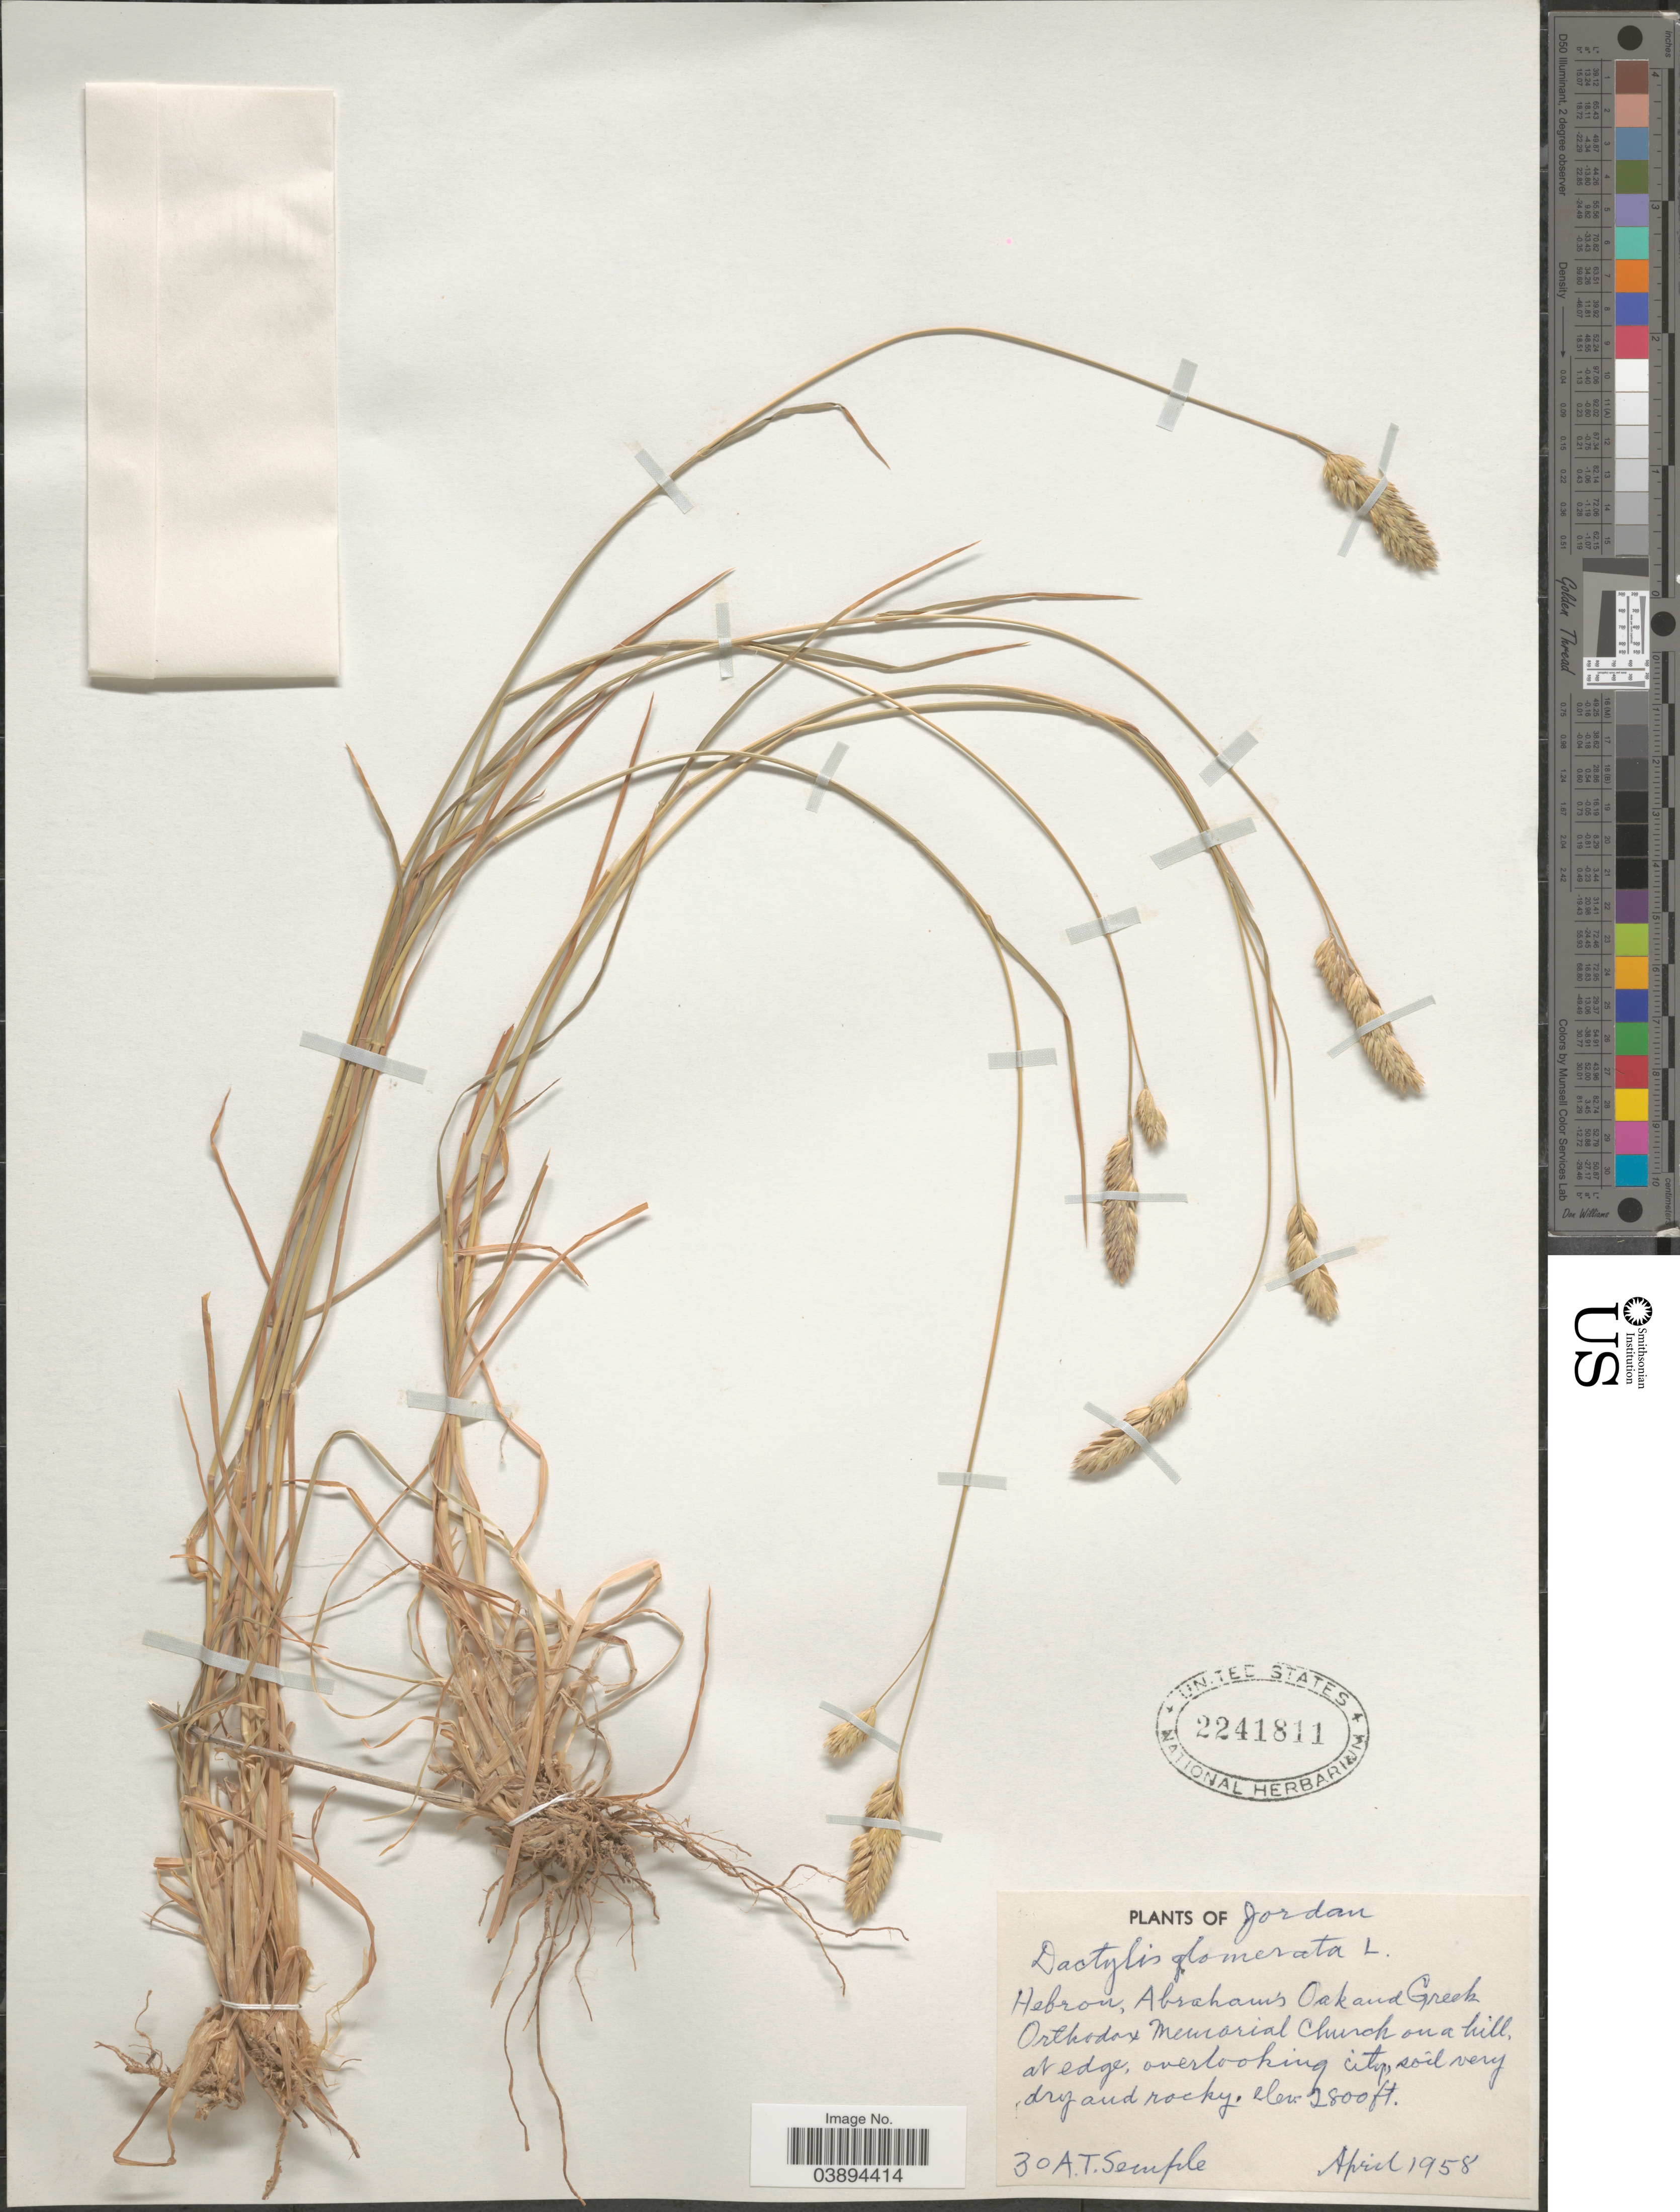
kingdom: Plantae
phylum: Tracheophyta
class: Liliopsida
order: Poales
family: Poaceae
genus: Dactylis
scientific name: Dactylis glomerata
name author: L.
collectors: A. Semple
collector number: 30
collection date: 1958-04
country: Jordan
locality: Hebron, Abraham's Oak and Greek Orthodox Memorial Church on a hill, at edge, overlooking city.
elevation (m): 853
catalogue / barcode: US 2241811